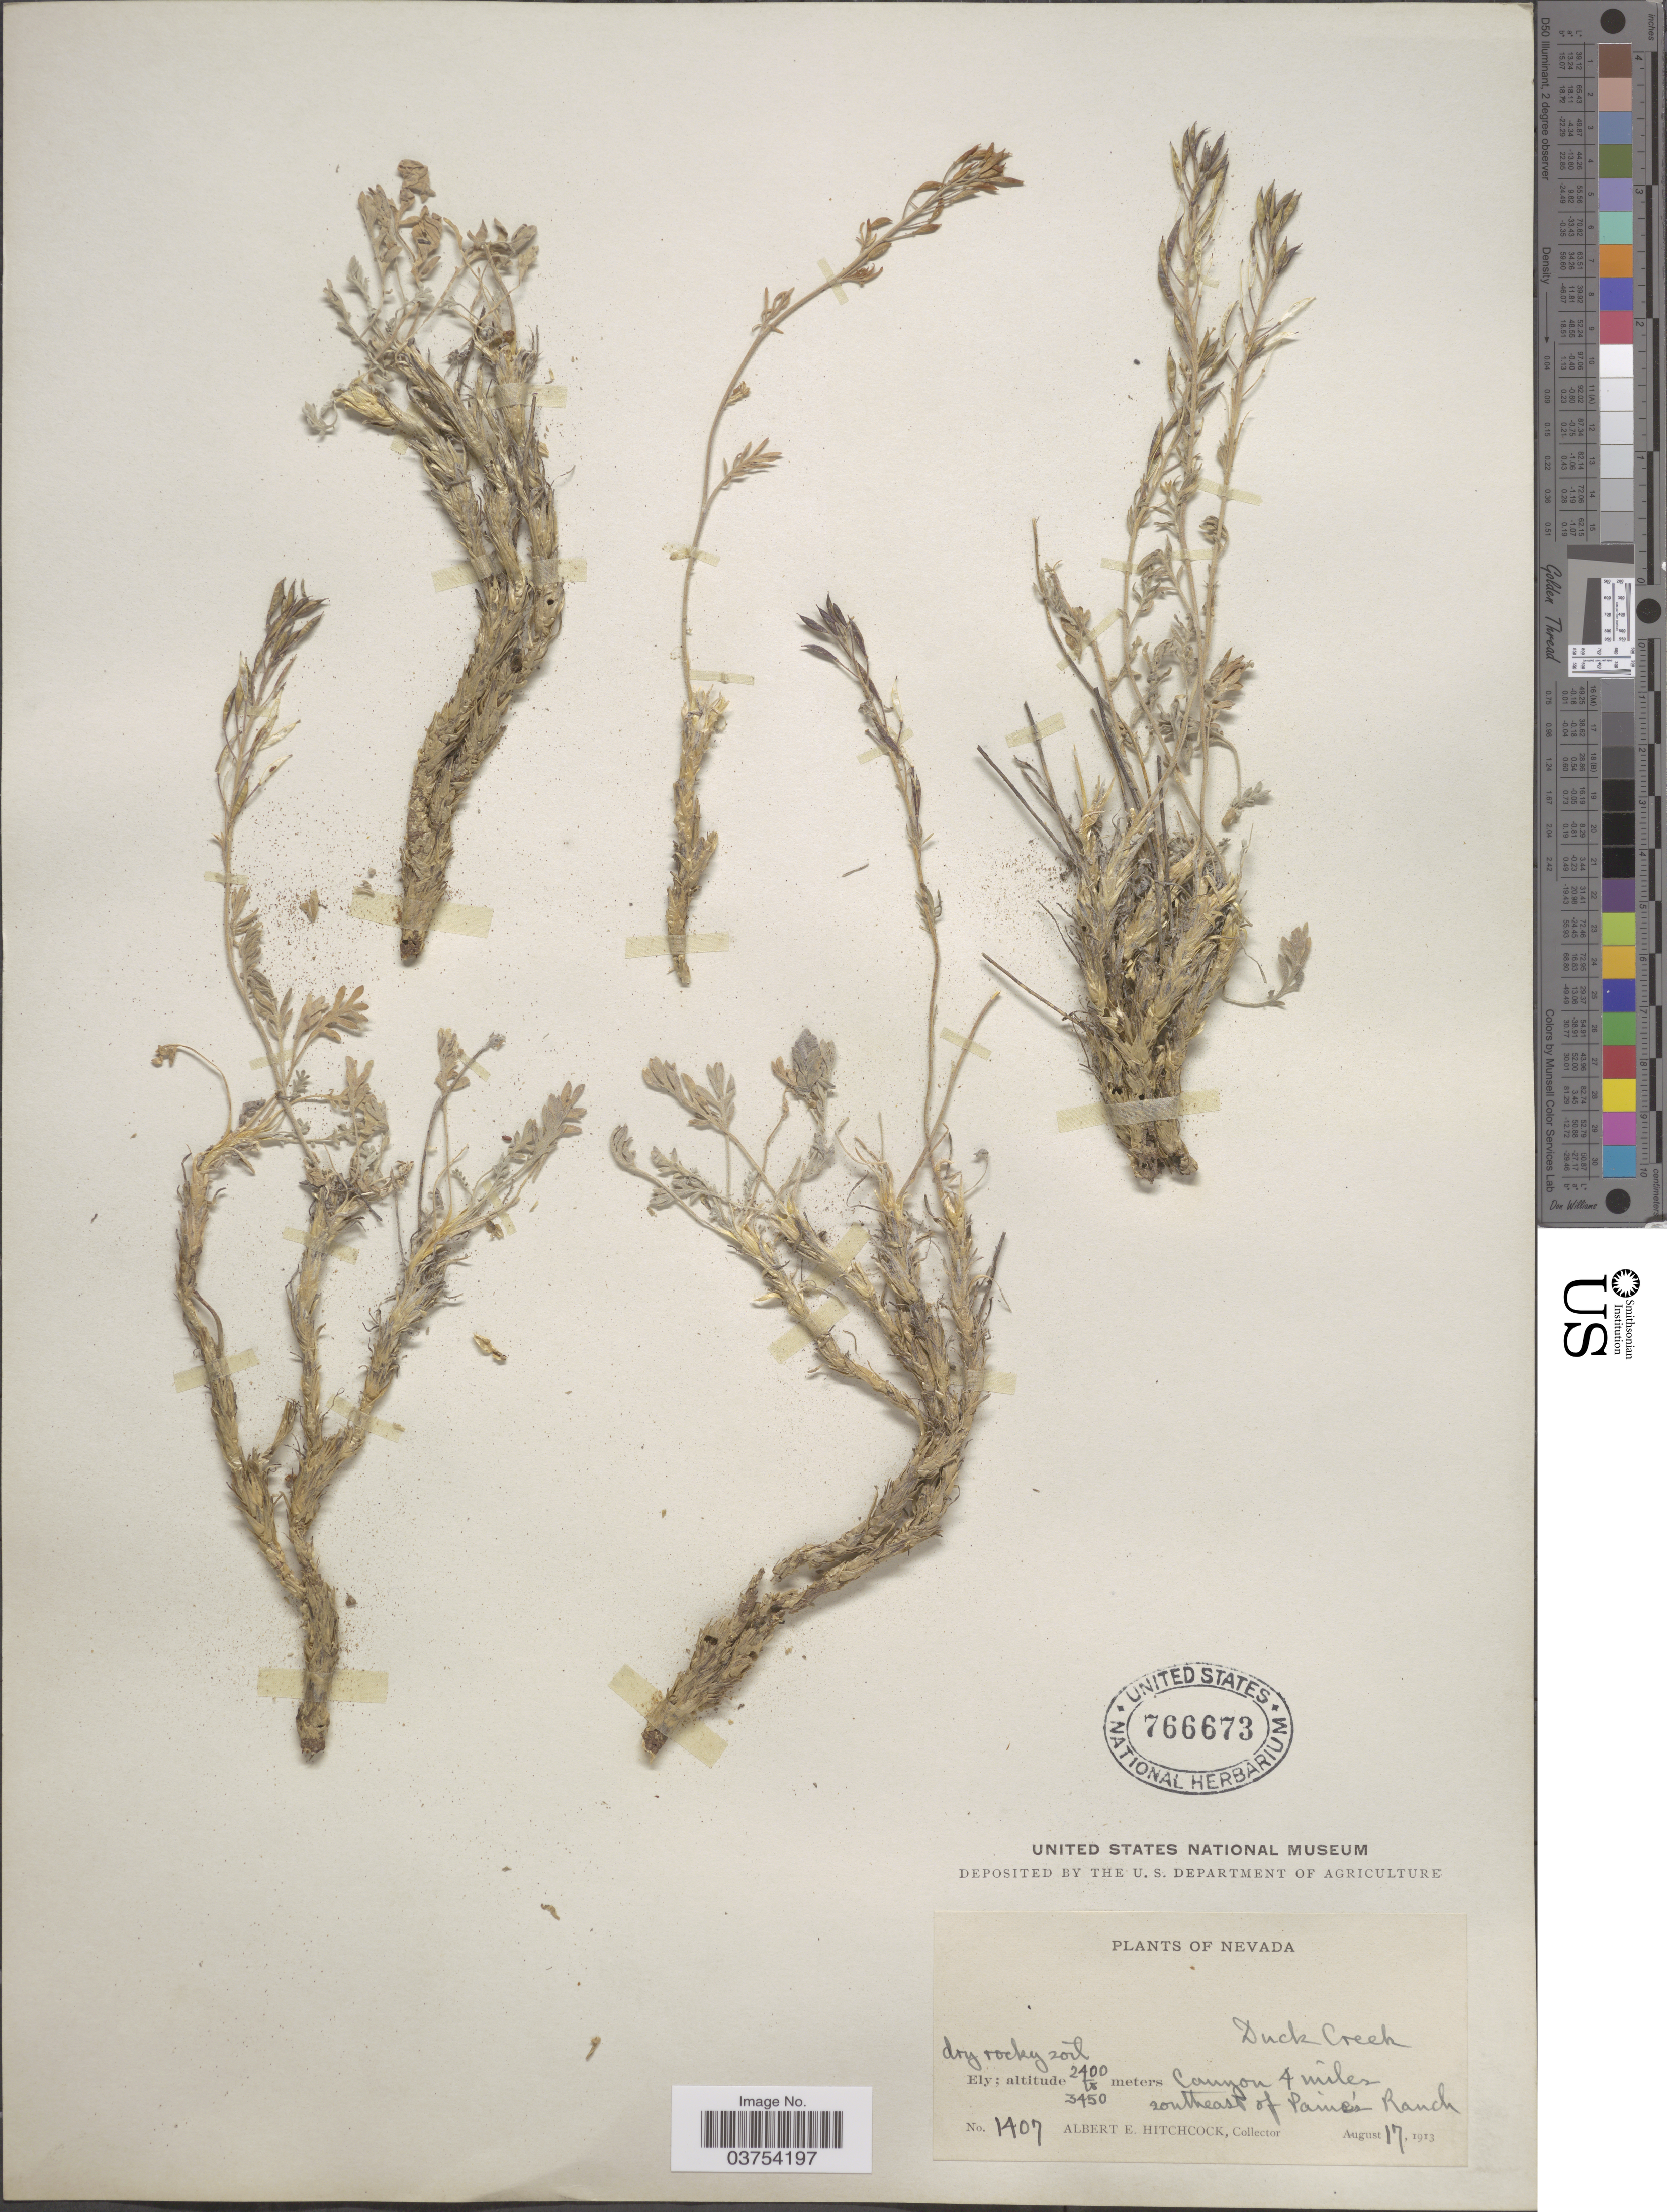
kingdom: Plantae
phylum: Tracheophyta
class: Magnoliopsida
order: Brassicales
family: Brassicaceae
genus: Smelowskia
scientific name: Smelowskia calycina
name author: (Stephan) C.A. Mey.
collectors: A. Hitchcock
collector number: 1407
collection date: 1913-08-17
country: United States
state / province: Nevada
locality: Duck Creek. Canyon 4 miles southeast of Paine's Ranch.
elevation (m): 2400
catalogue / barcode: US 766673